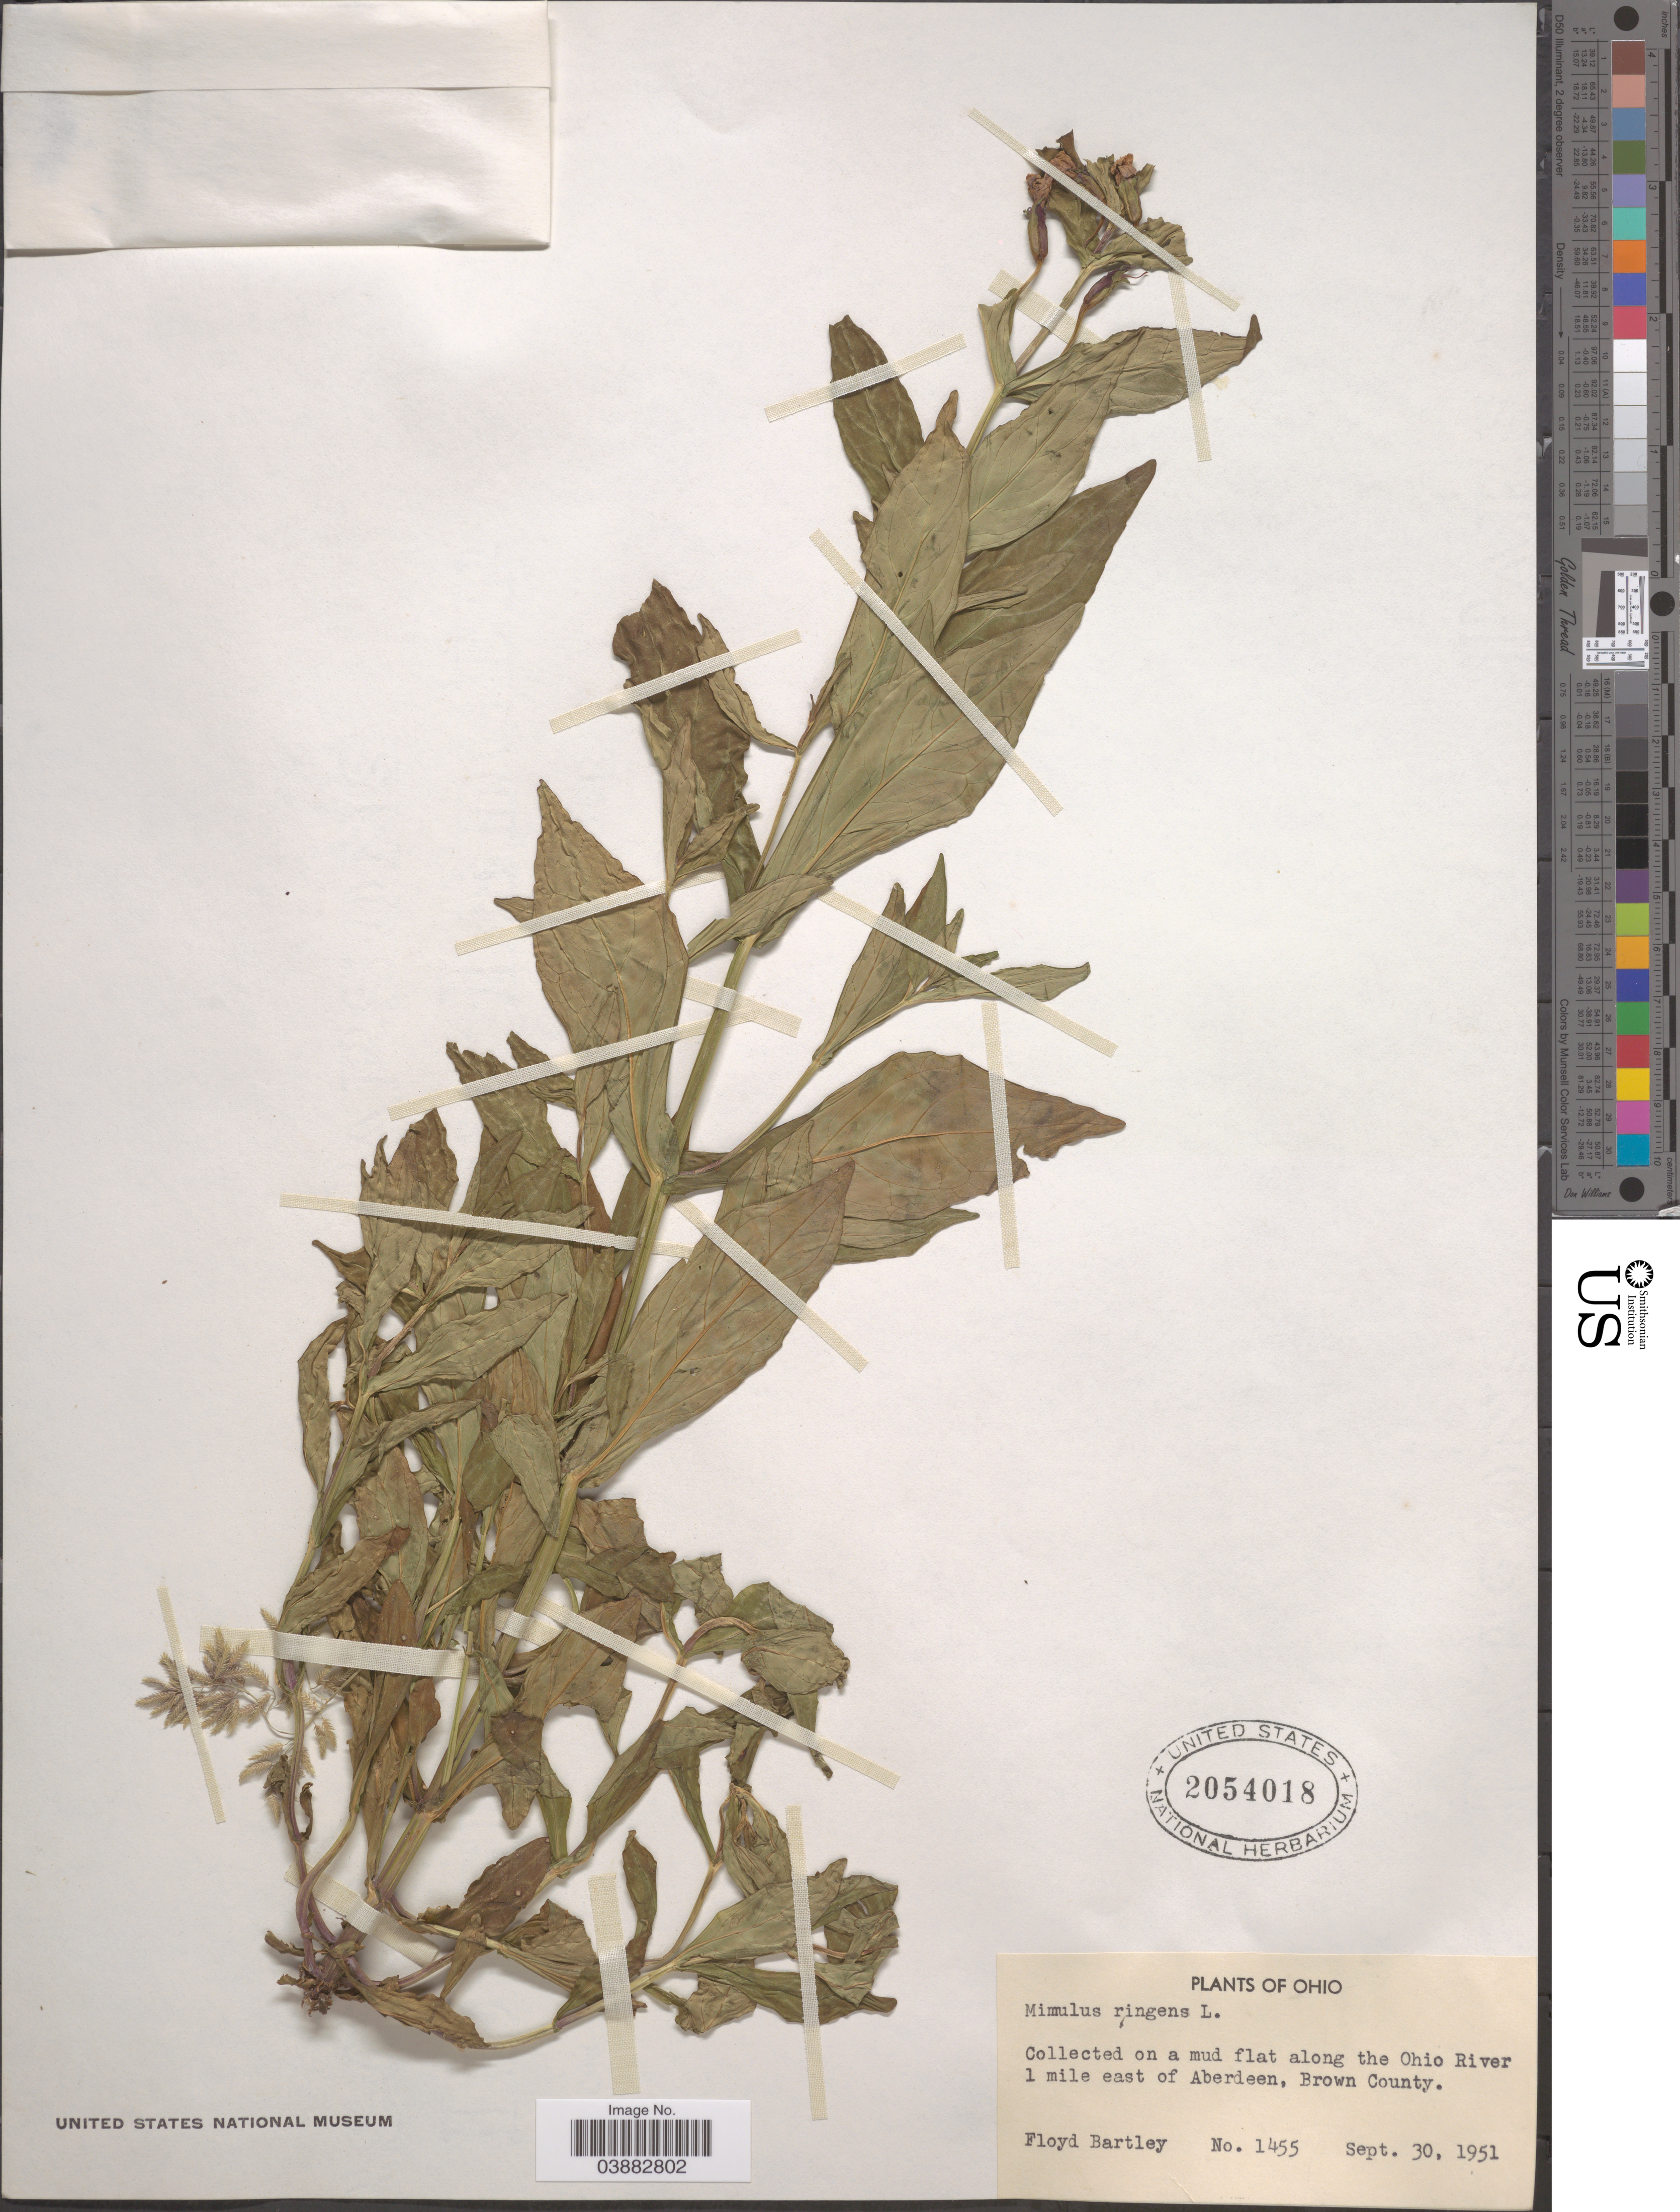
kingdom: Plantae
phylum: Tracheophyta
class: Magnoliopsida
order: Lamiales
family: Phrymaceae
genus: Mimulus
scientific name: Mimulus ringens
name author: L.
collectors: F. Bartley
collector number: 1455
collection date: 1951-09-30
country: United States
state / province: Ohio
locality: On a mud flat along the Ohio River 1 mile east of Aberdeen, Brown County.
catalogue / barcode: US 2054018